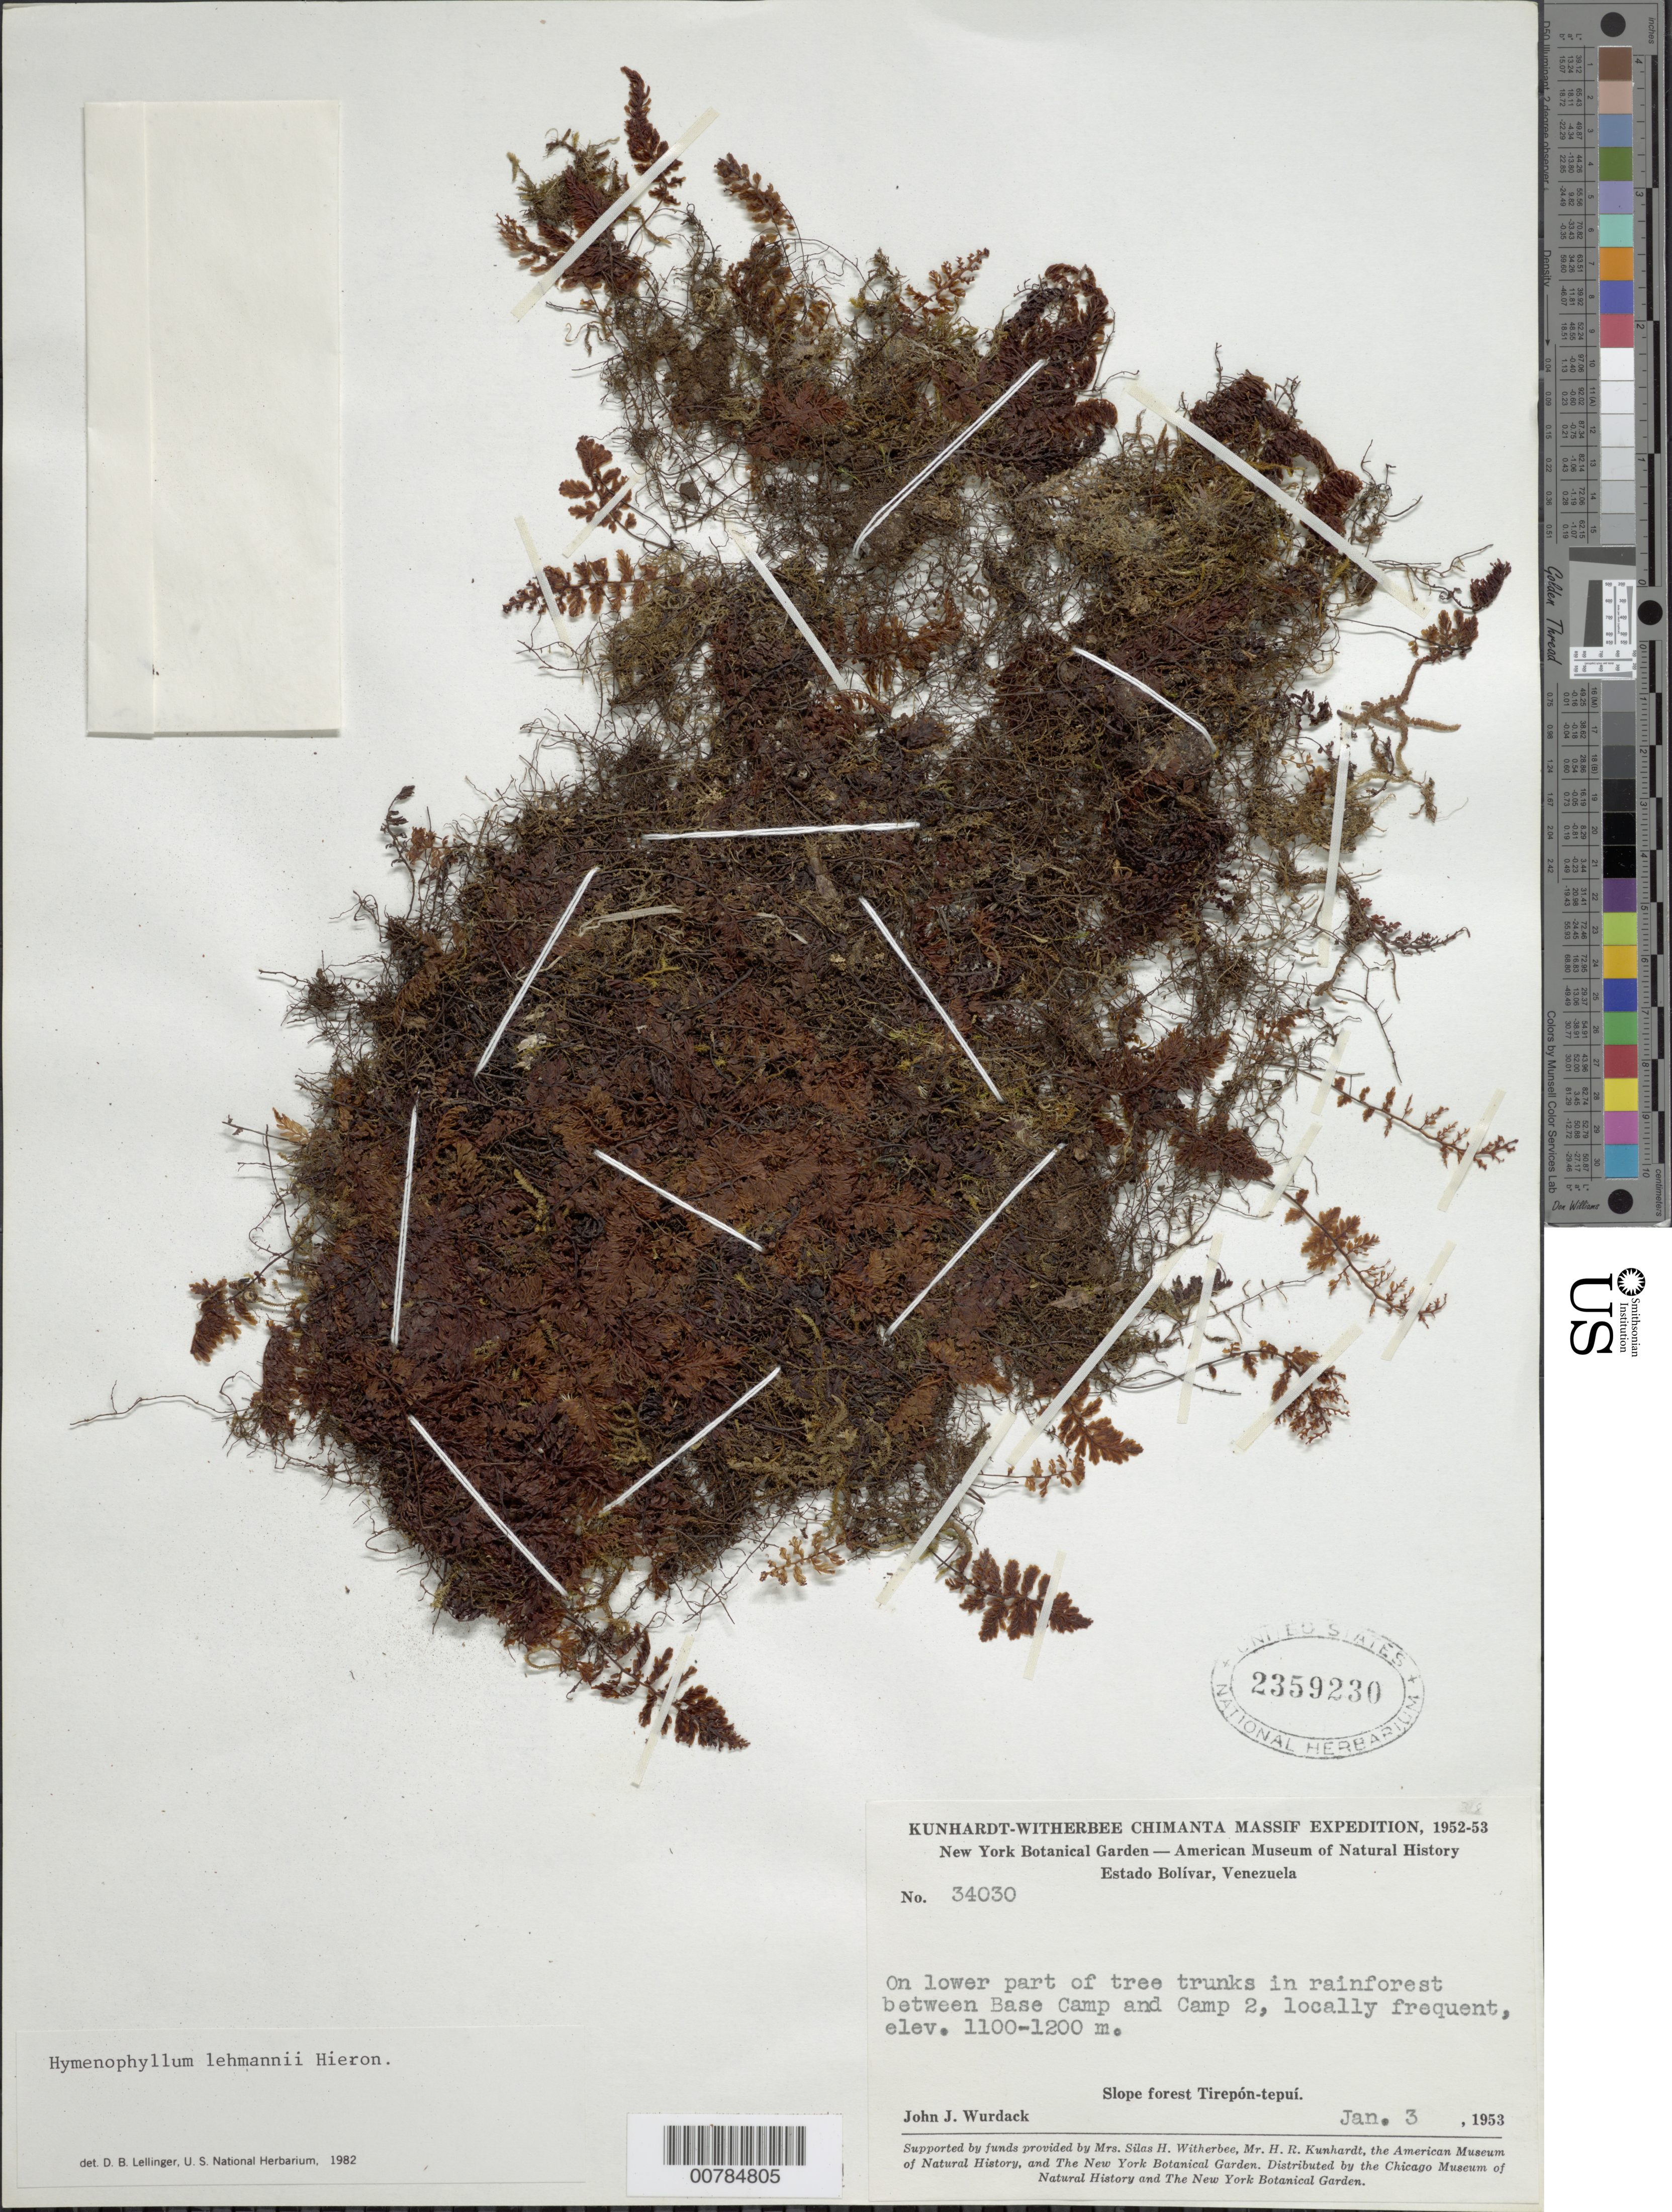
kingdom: Plantae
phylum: Tracheophyta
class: Polypodiopsida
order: Hymenophyllales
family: Hymenophyllaceae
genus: Hymenophyllum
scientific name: Hymenophyllum lehmannii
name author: Hieron.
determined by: Lellinger, David B., (BOT), Smithsonian Institution - National Museum of Natural History (UNITED STATES)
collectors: J. J. Wurdack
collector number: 34030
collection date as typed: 3-Jan-53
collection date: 1953-01-03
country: Venezuela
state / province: Bolívar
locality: Tirepón-tepuí, between Base Camp & Camp 2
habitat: Rainforest; on lower part of tree trunks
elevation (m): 1100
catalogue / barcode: US 2359230